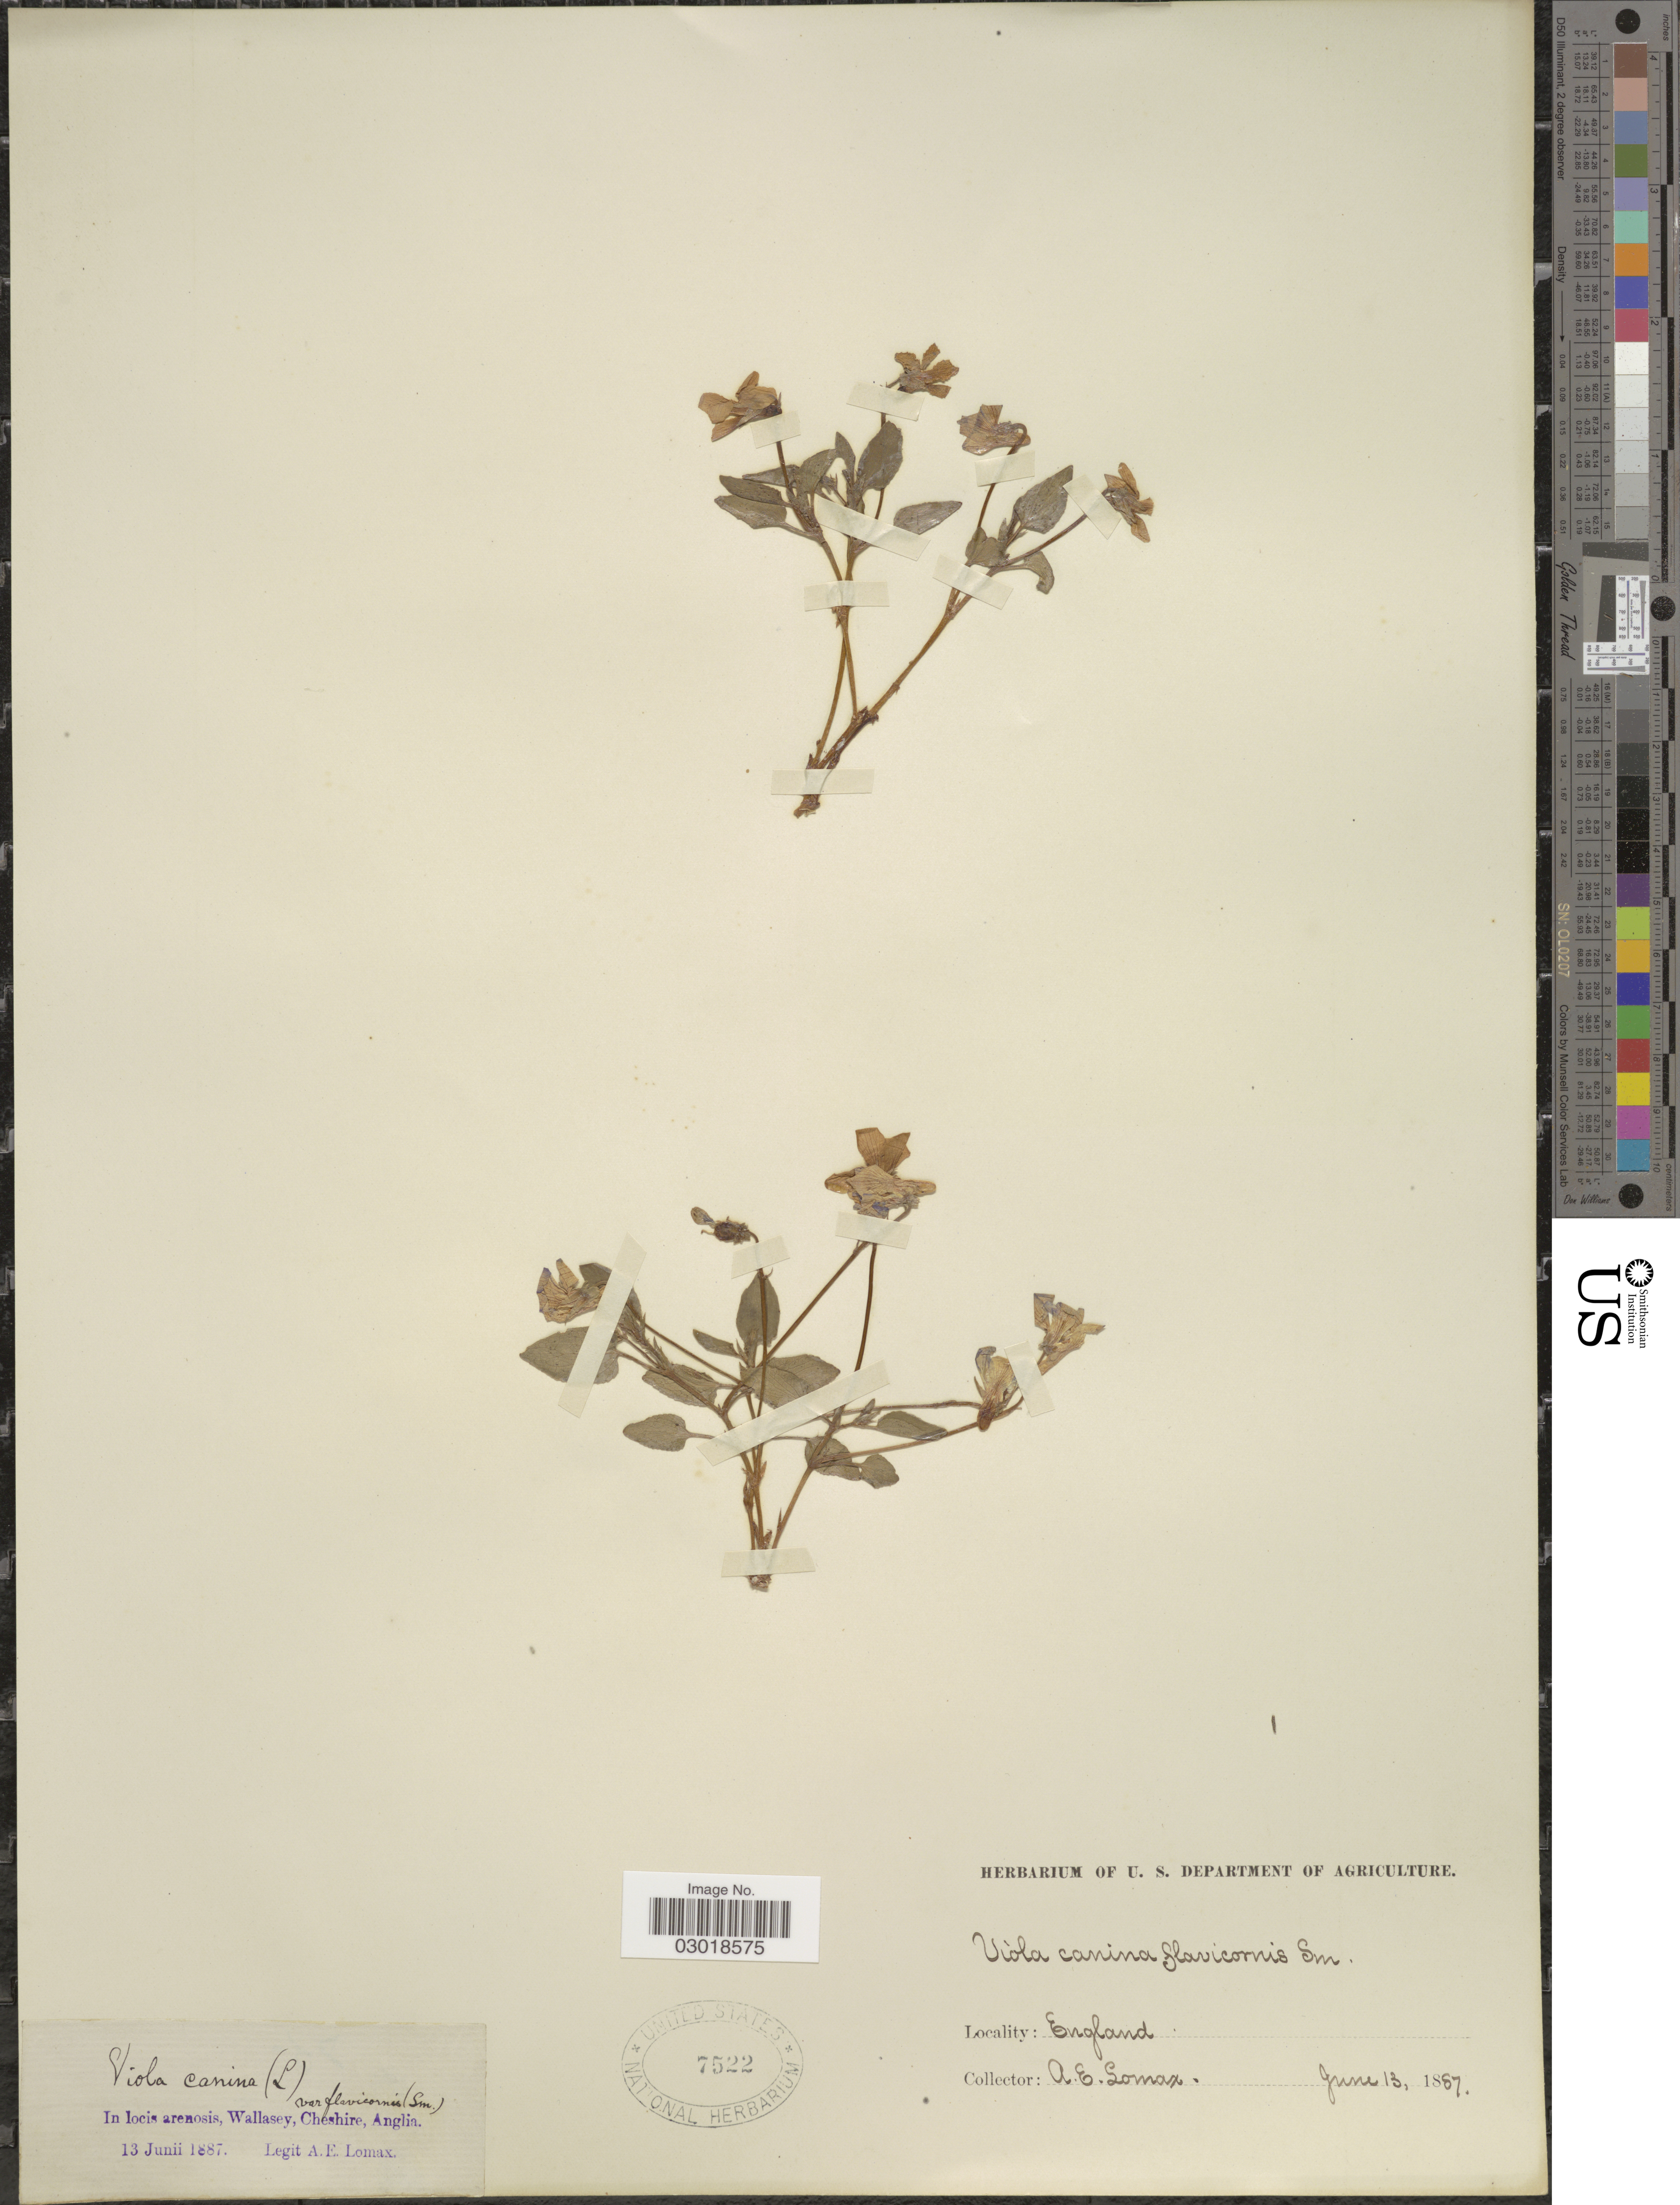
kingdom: Plantae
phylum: Tracheophyta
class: Magnoliopsida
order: Malpighiales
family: Violaceae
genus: Viola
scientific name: Viola flavicornis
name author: Sm.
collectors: A. Lomax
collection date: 1887-06-13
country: United Kingdom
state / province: England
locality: In locis arenosis, Wallasey, Cheshire, Anglia.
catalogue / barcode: US 7522